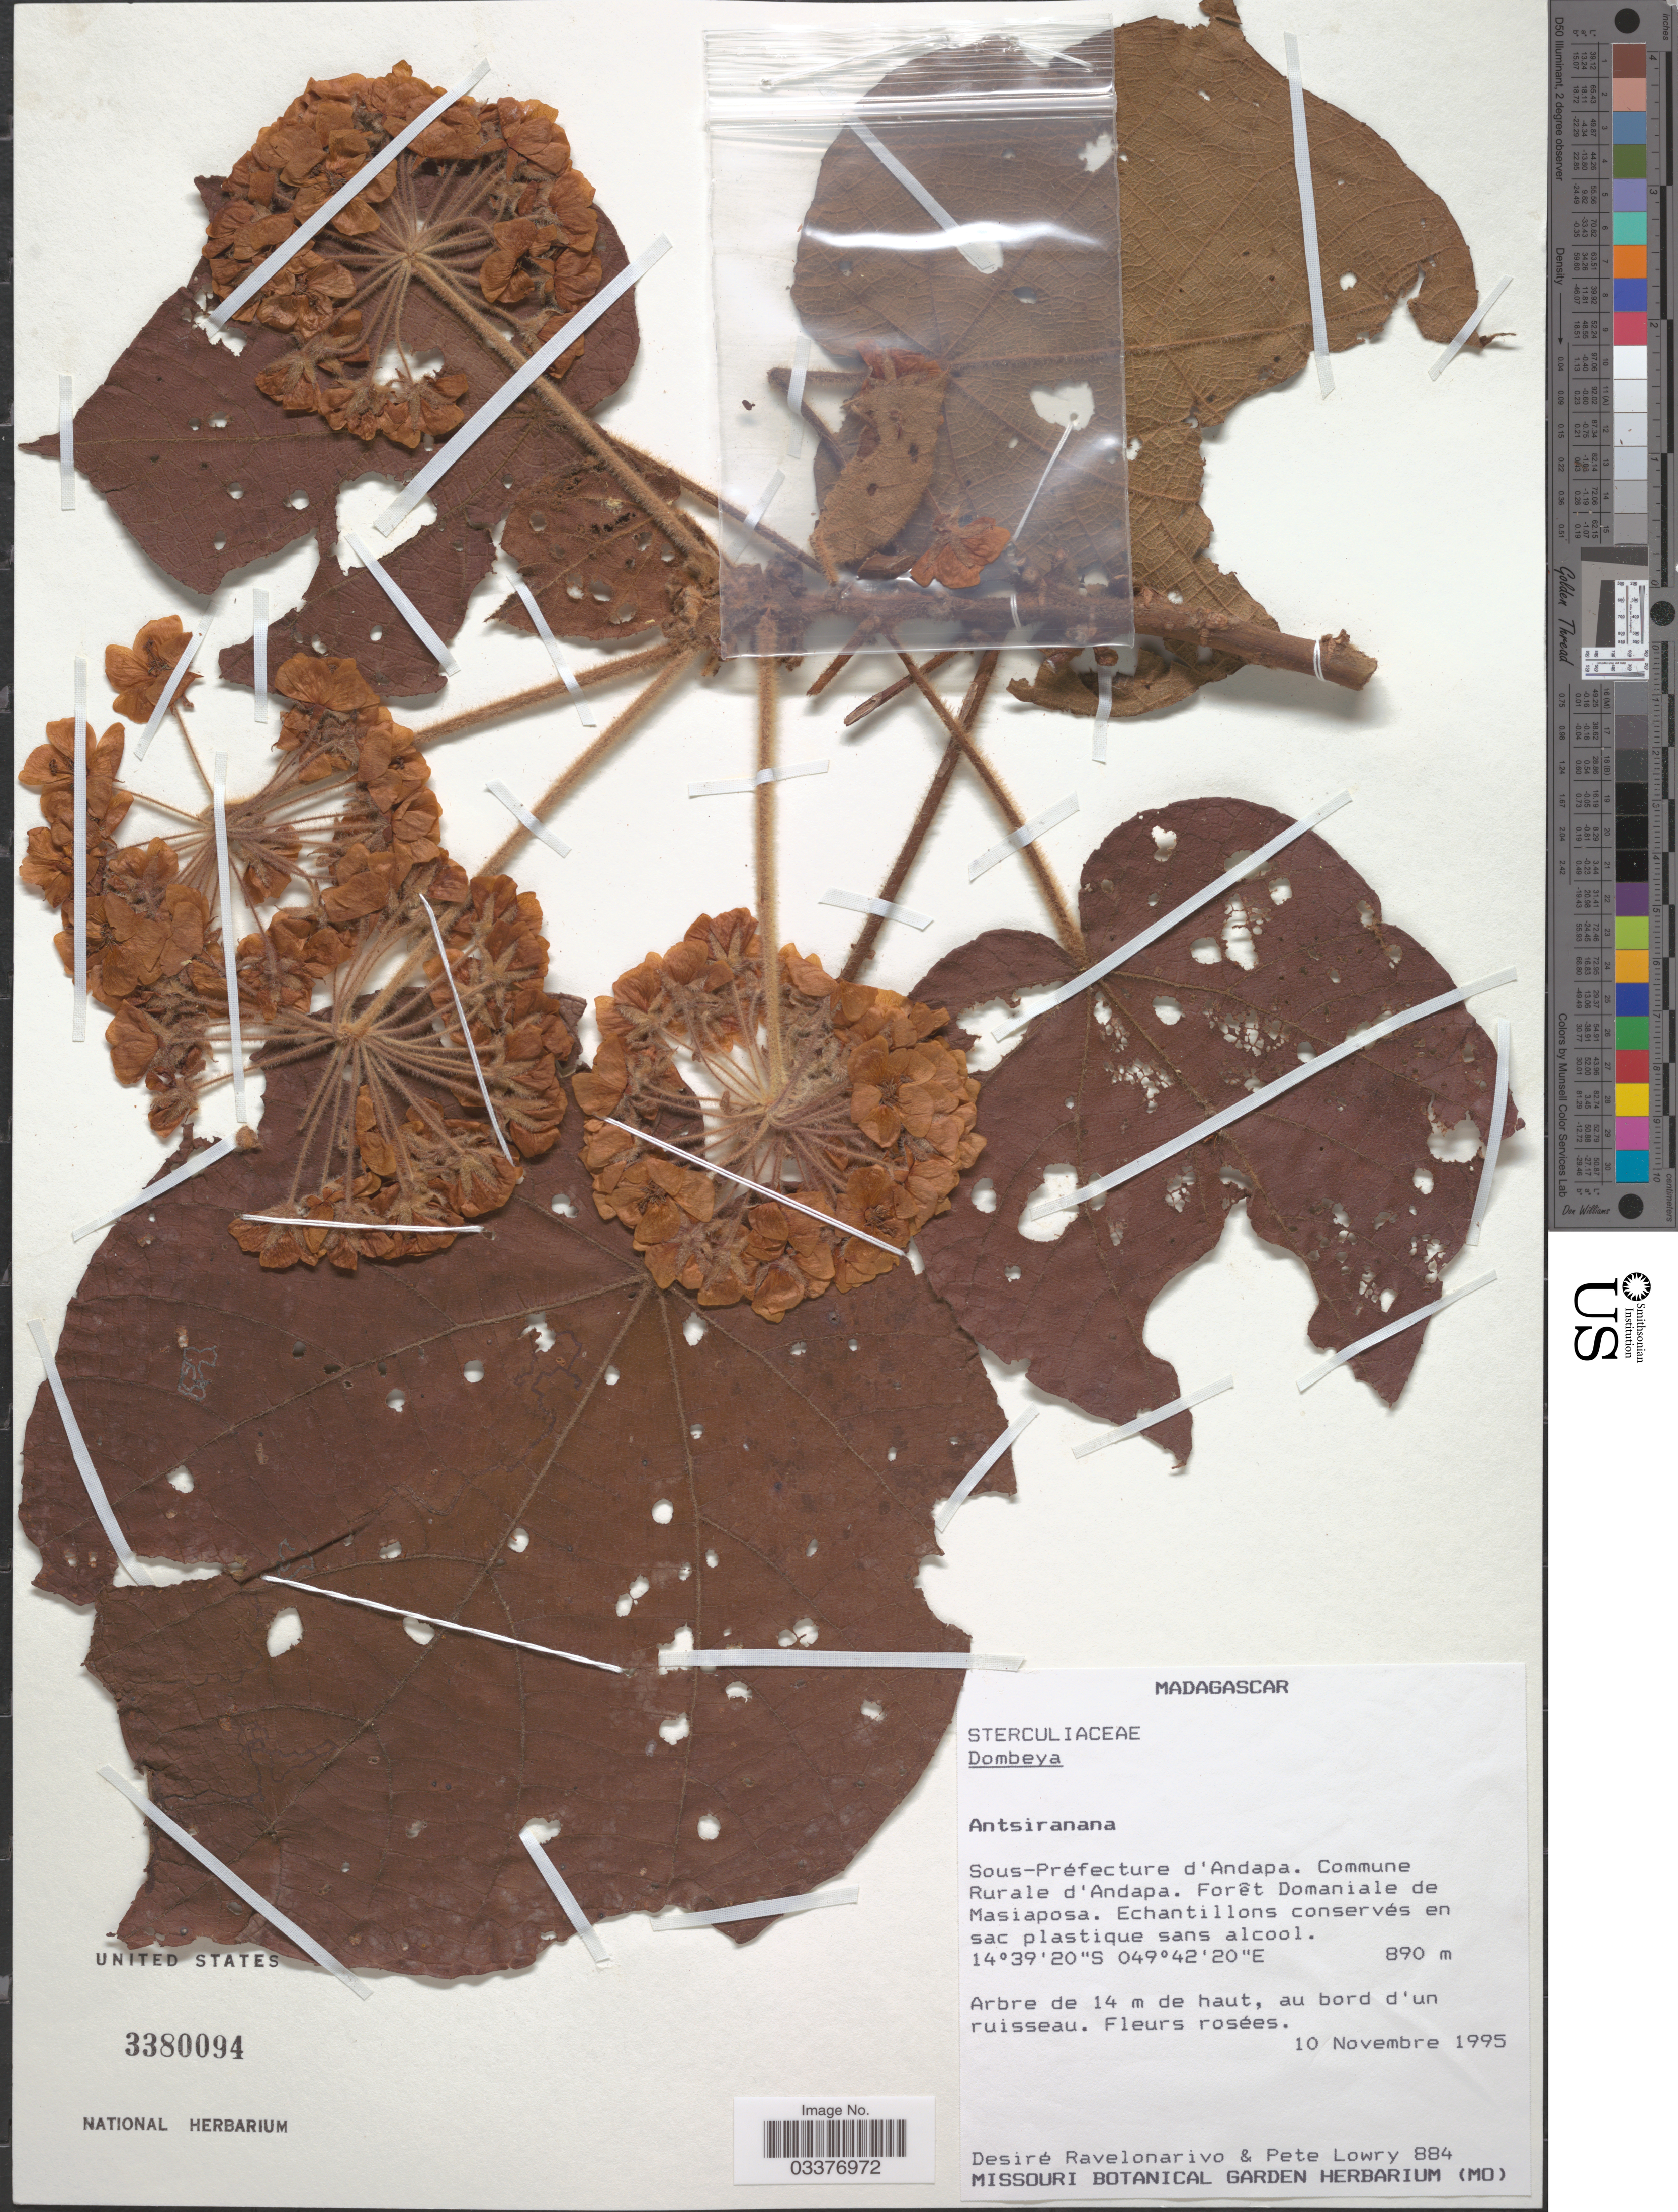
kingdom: Plantae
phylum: Tracheophyta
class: Magnoliopsida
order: Malvales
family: Malvaceae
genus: Dombeya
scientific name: Dombeya sp.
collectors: D. Ravelonarivo & P. P. Lowry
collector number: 884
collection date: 1995-11-10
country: Madagascar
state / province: Sava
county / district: Andapa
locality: Sous-Préfecture d'Andapa. Commune Rurale d'Andapa. Forêt Domaniale de Masiaposa.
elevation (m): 890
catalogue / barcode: US 3380094